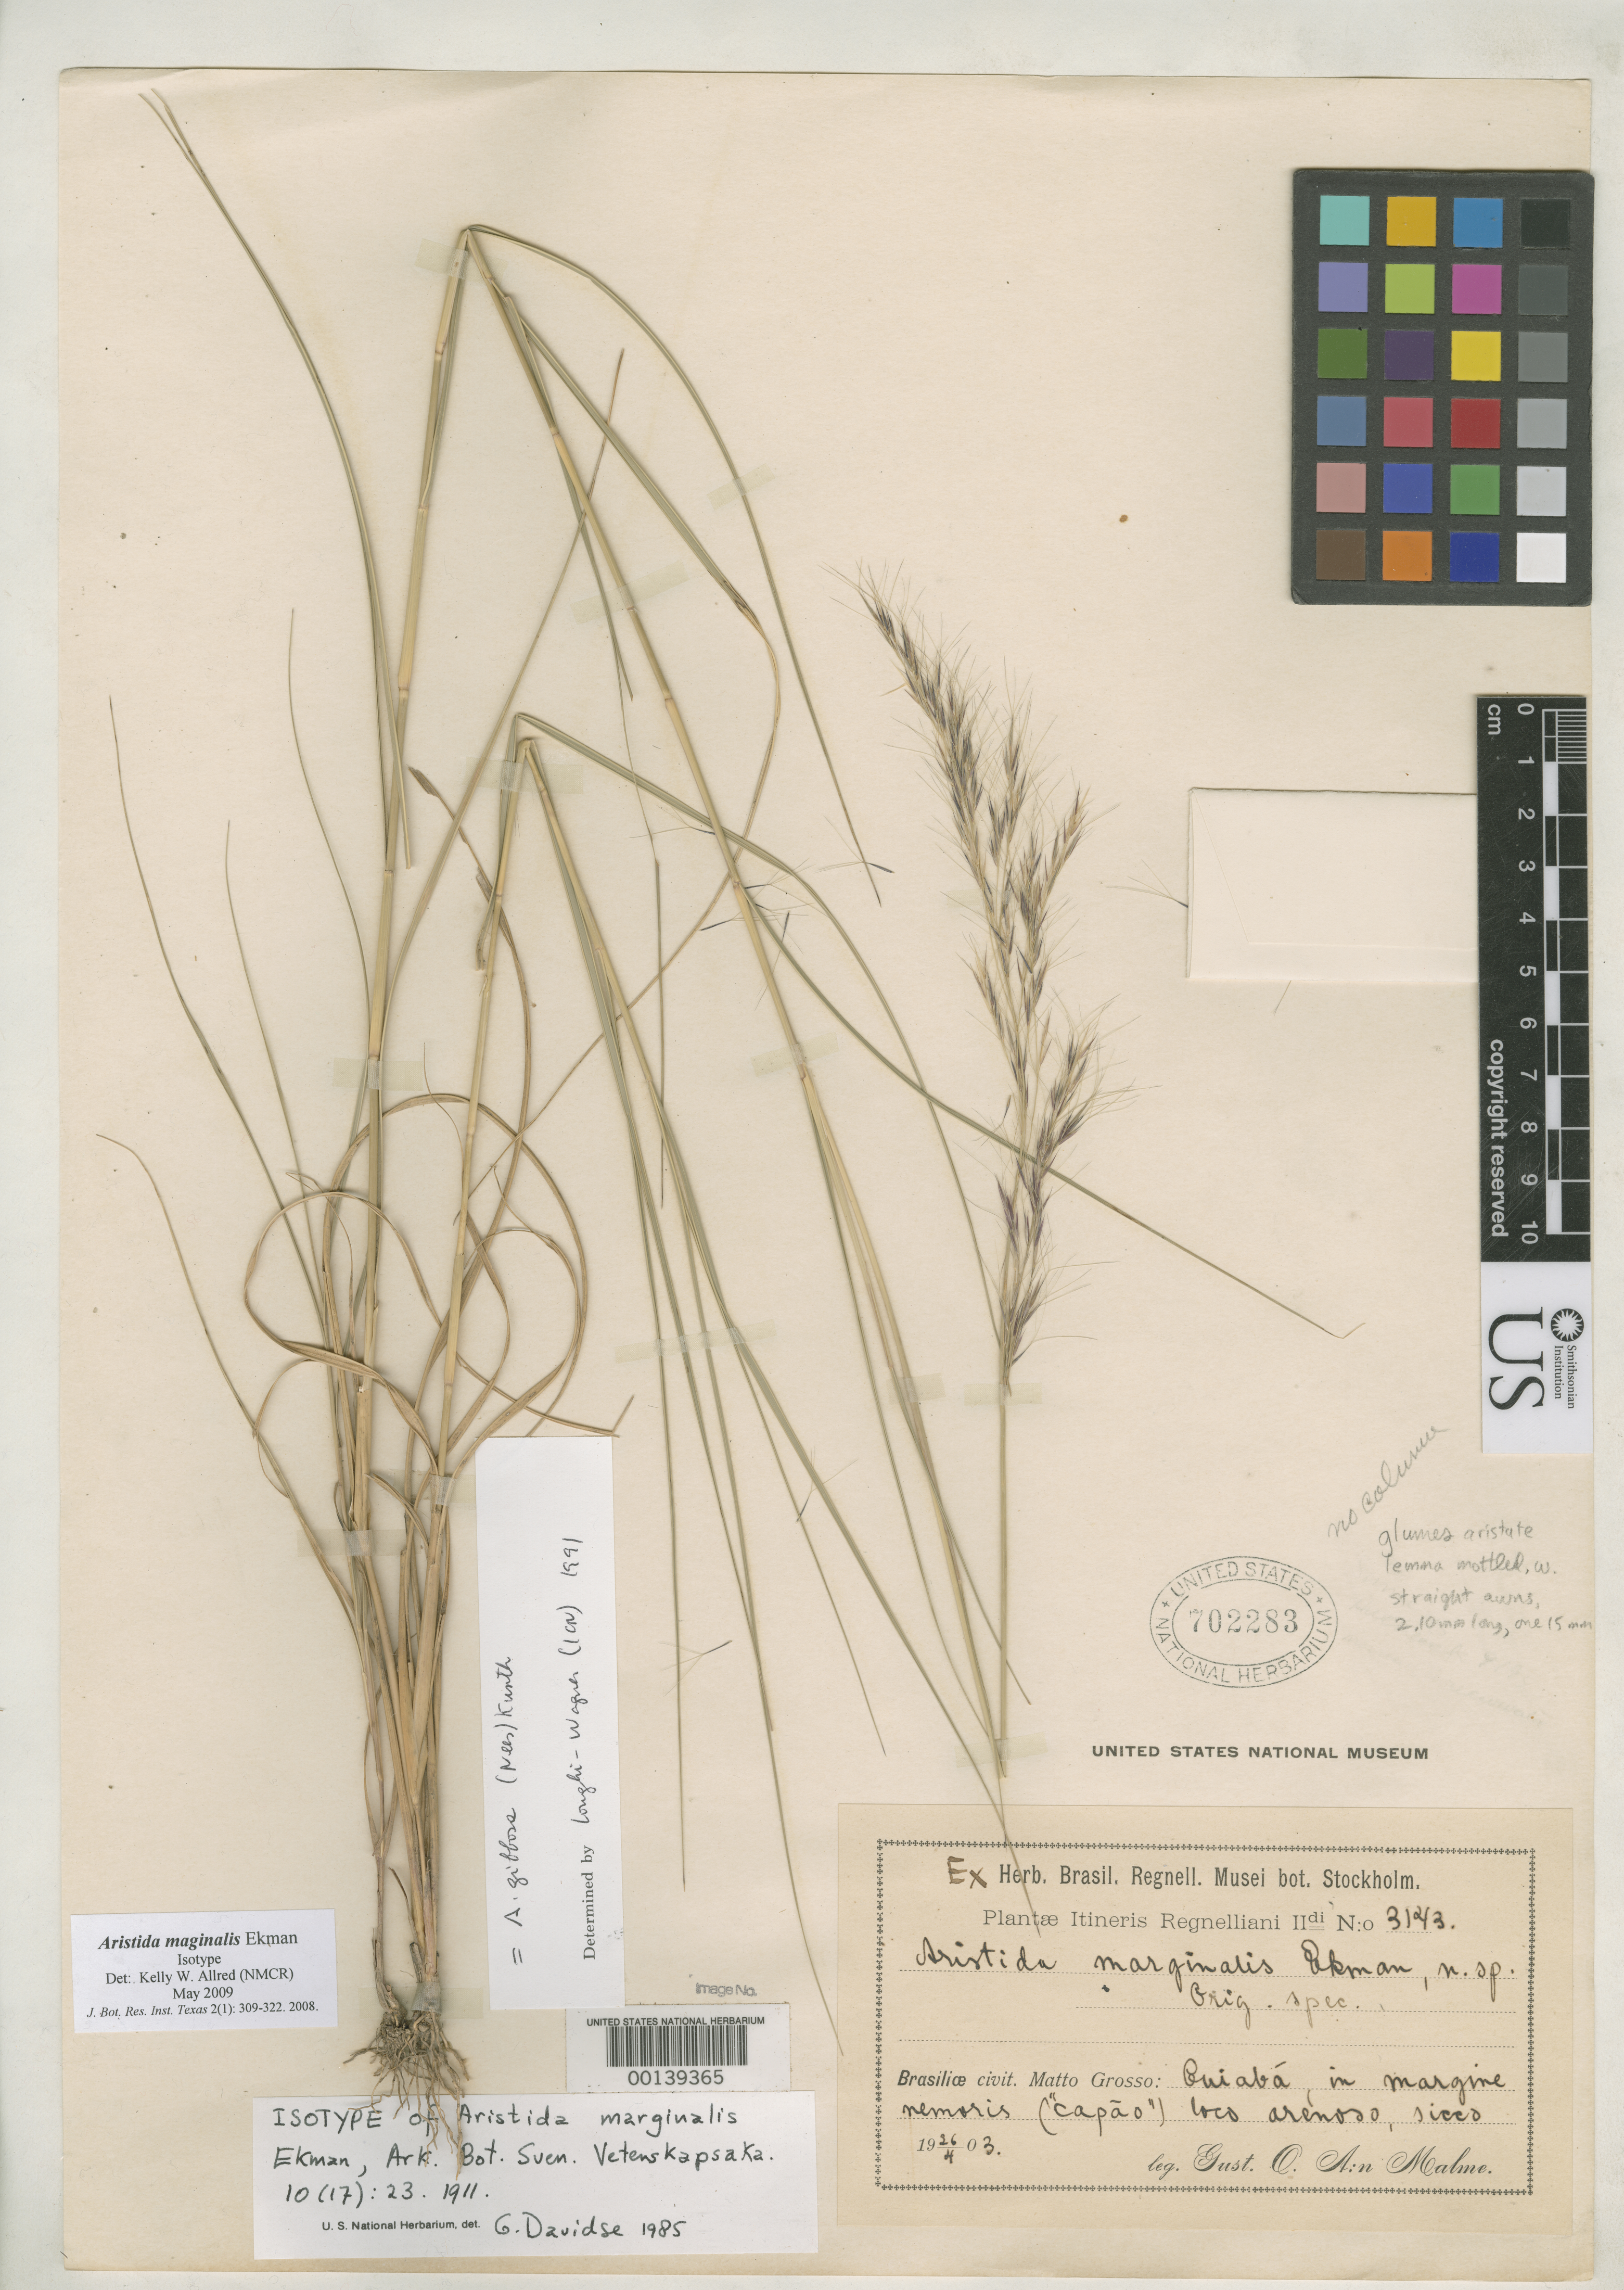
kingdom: Plantae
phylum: Tracheophyta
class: Liliopsida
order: Poales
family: Poaceae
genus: Aristida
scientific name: Aristida marginalis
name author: Ekman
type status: Isotype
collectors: G. O. A. Malme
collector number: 3143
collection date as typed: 26 Apr 1903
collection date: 1903-04-26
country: Brazil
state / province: Mato Grosso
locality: Cuiaba.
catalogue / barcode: US 702283